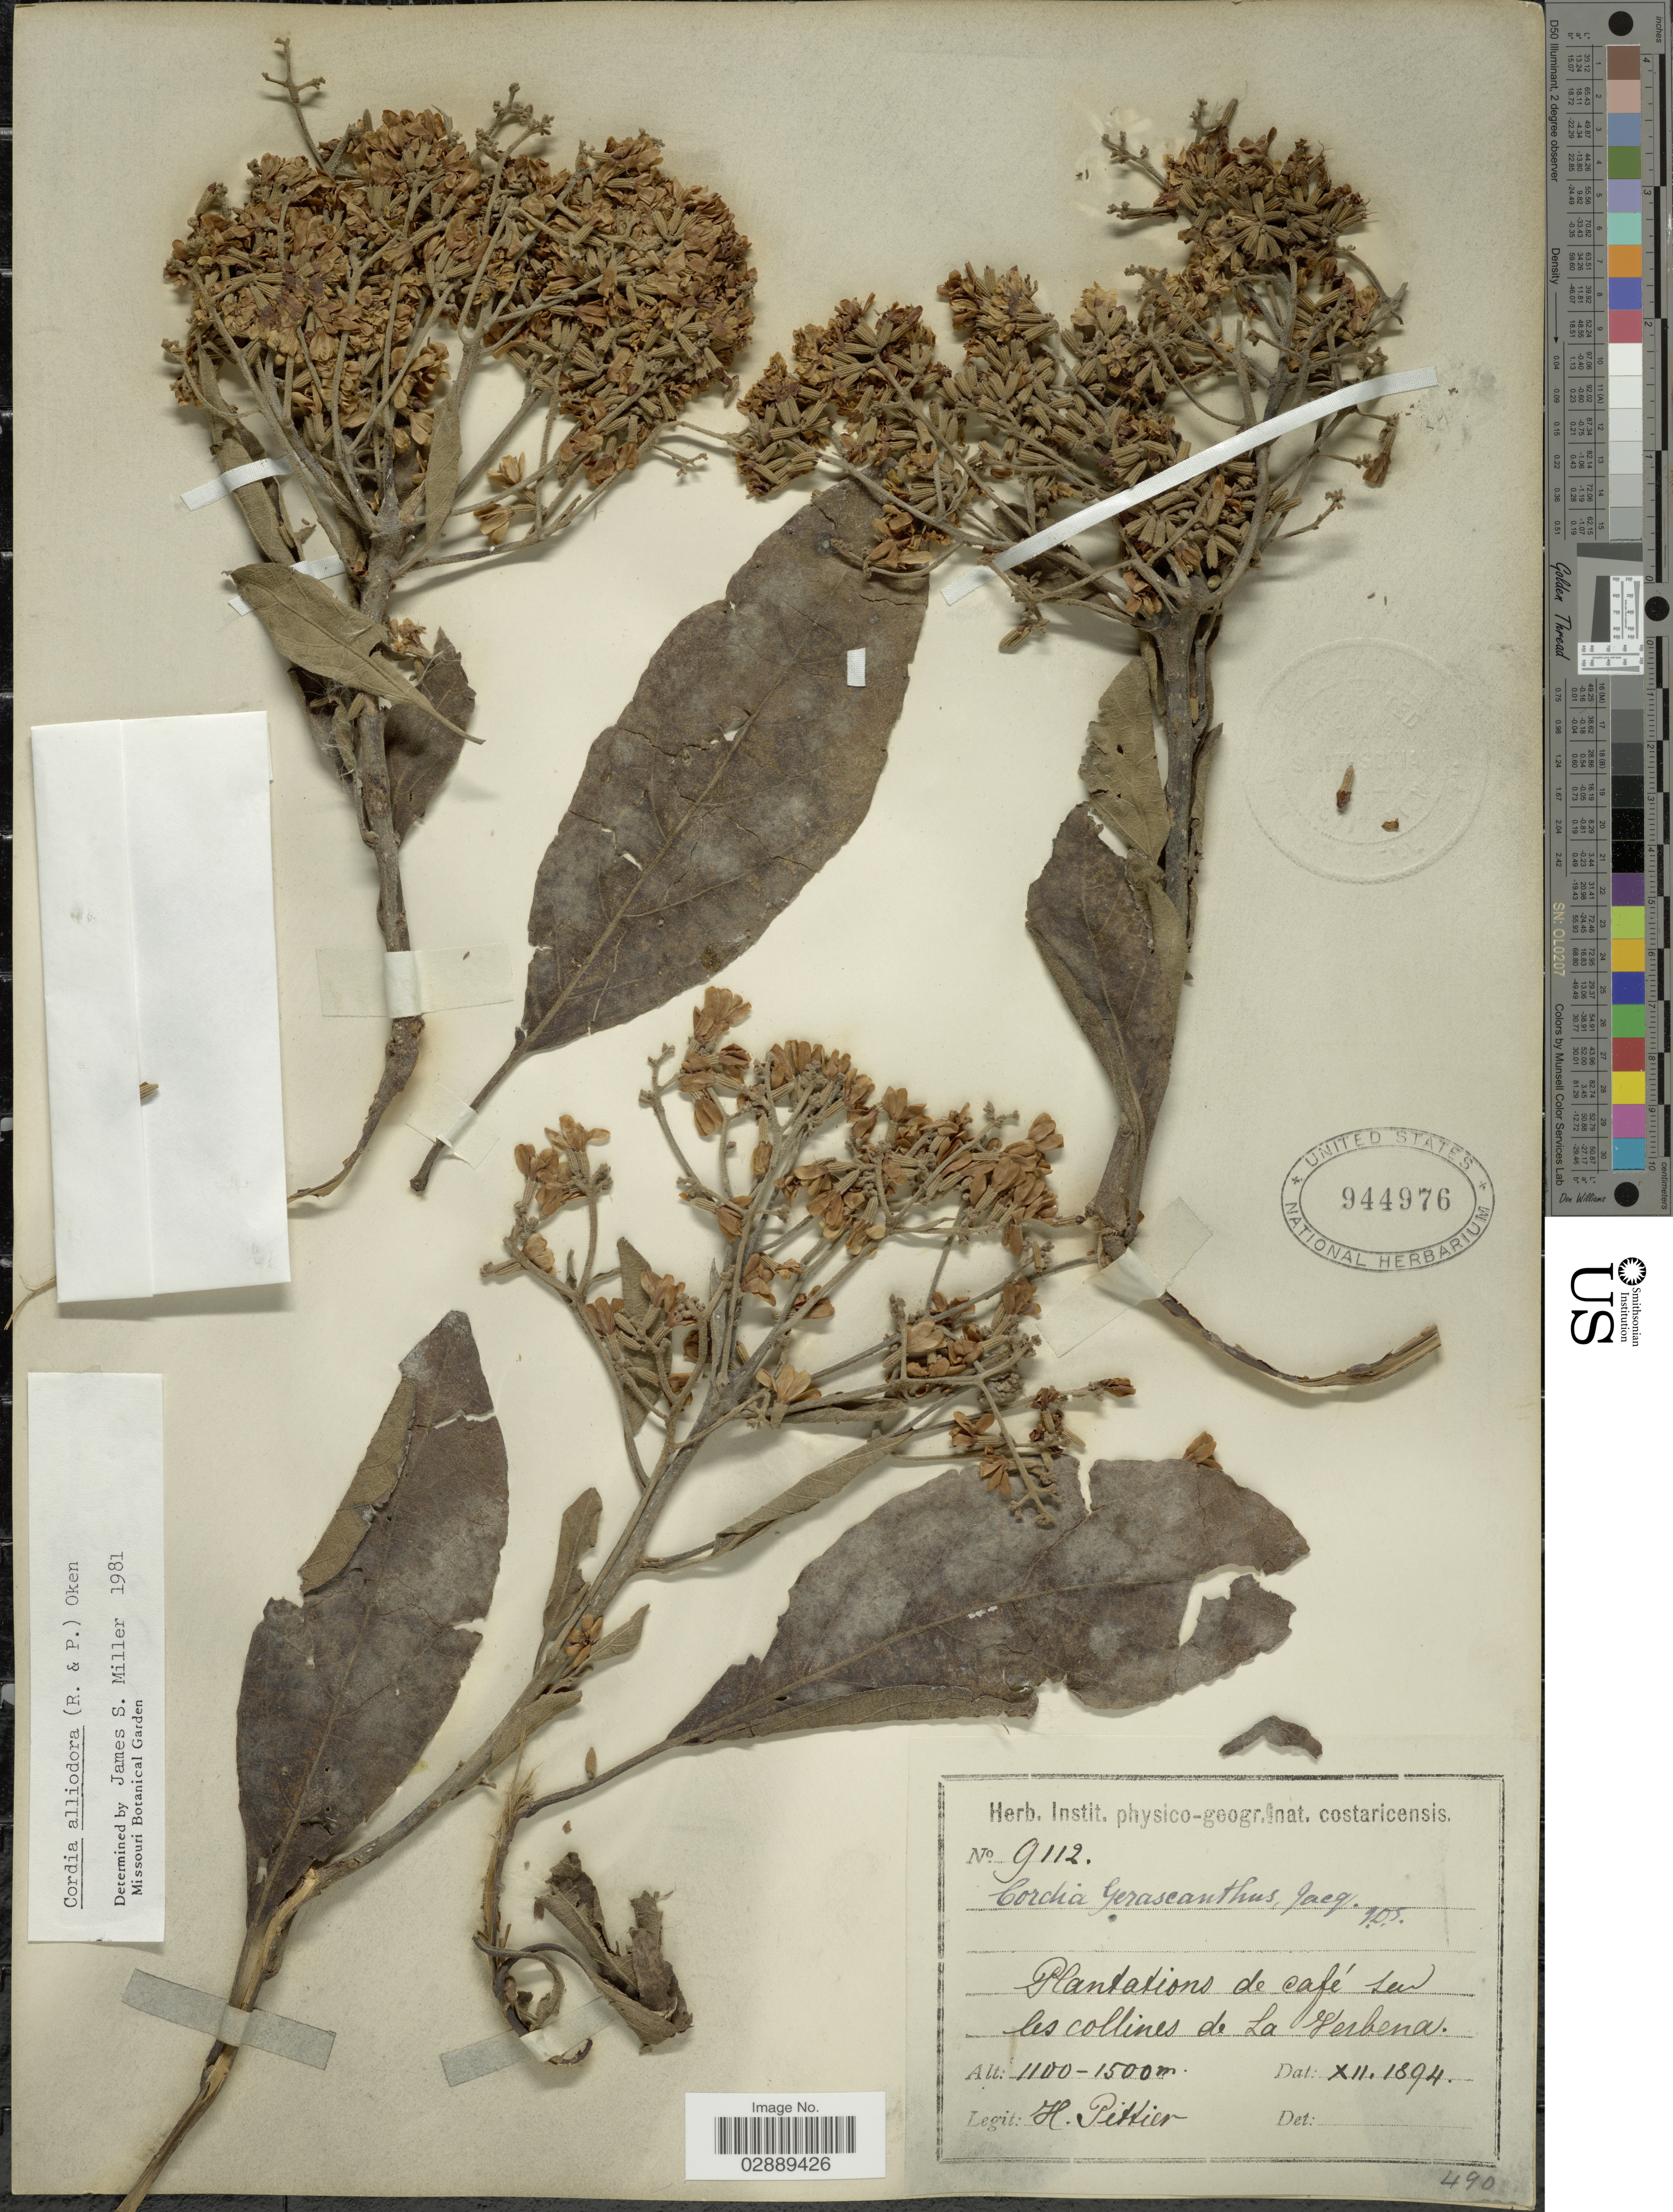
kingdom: Plantae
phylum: Tracheophyta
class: Magnoliopsida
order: Boraginales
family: Cordiaceae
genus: Cordia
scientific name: Cordia alliodora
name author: (Ruiz & Pav.) Oken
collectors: H. F. Pittier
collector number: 9112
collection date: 1894-12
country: Costa Rica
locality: Plantations de café sur les collines de La Verbena.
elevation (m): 1100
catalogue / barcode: US 944976